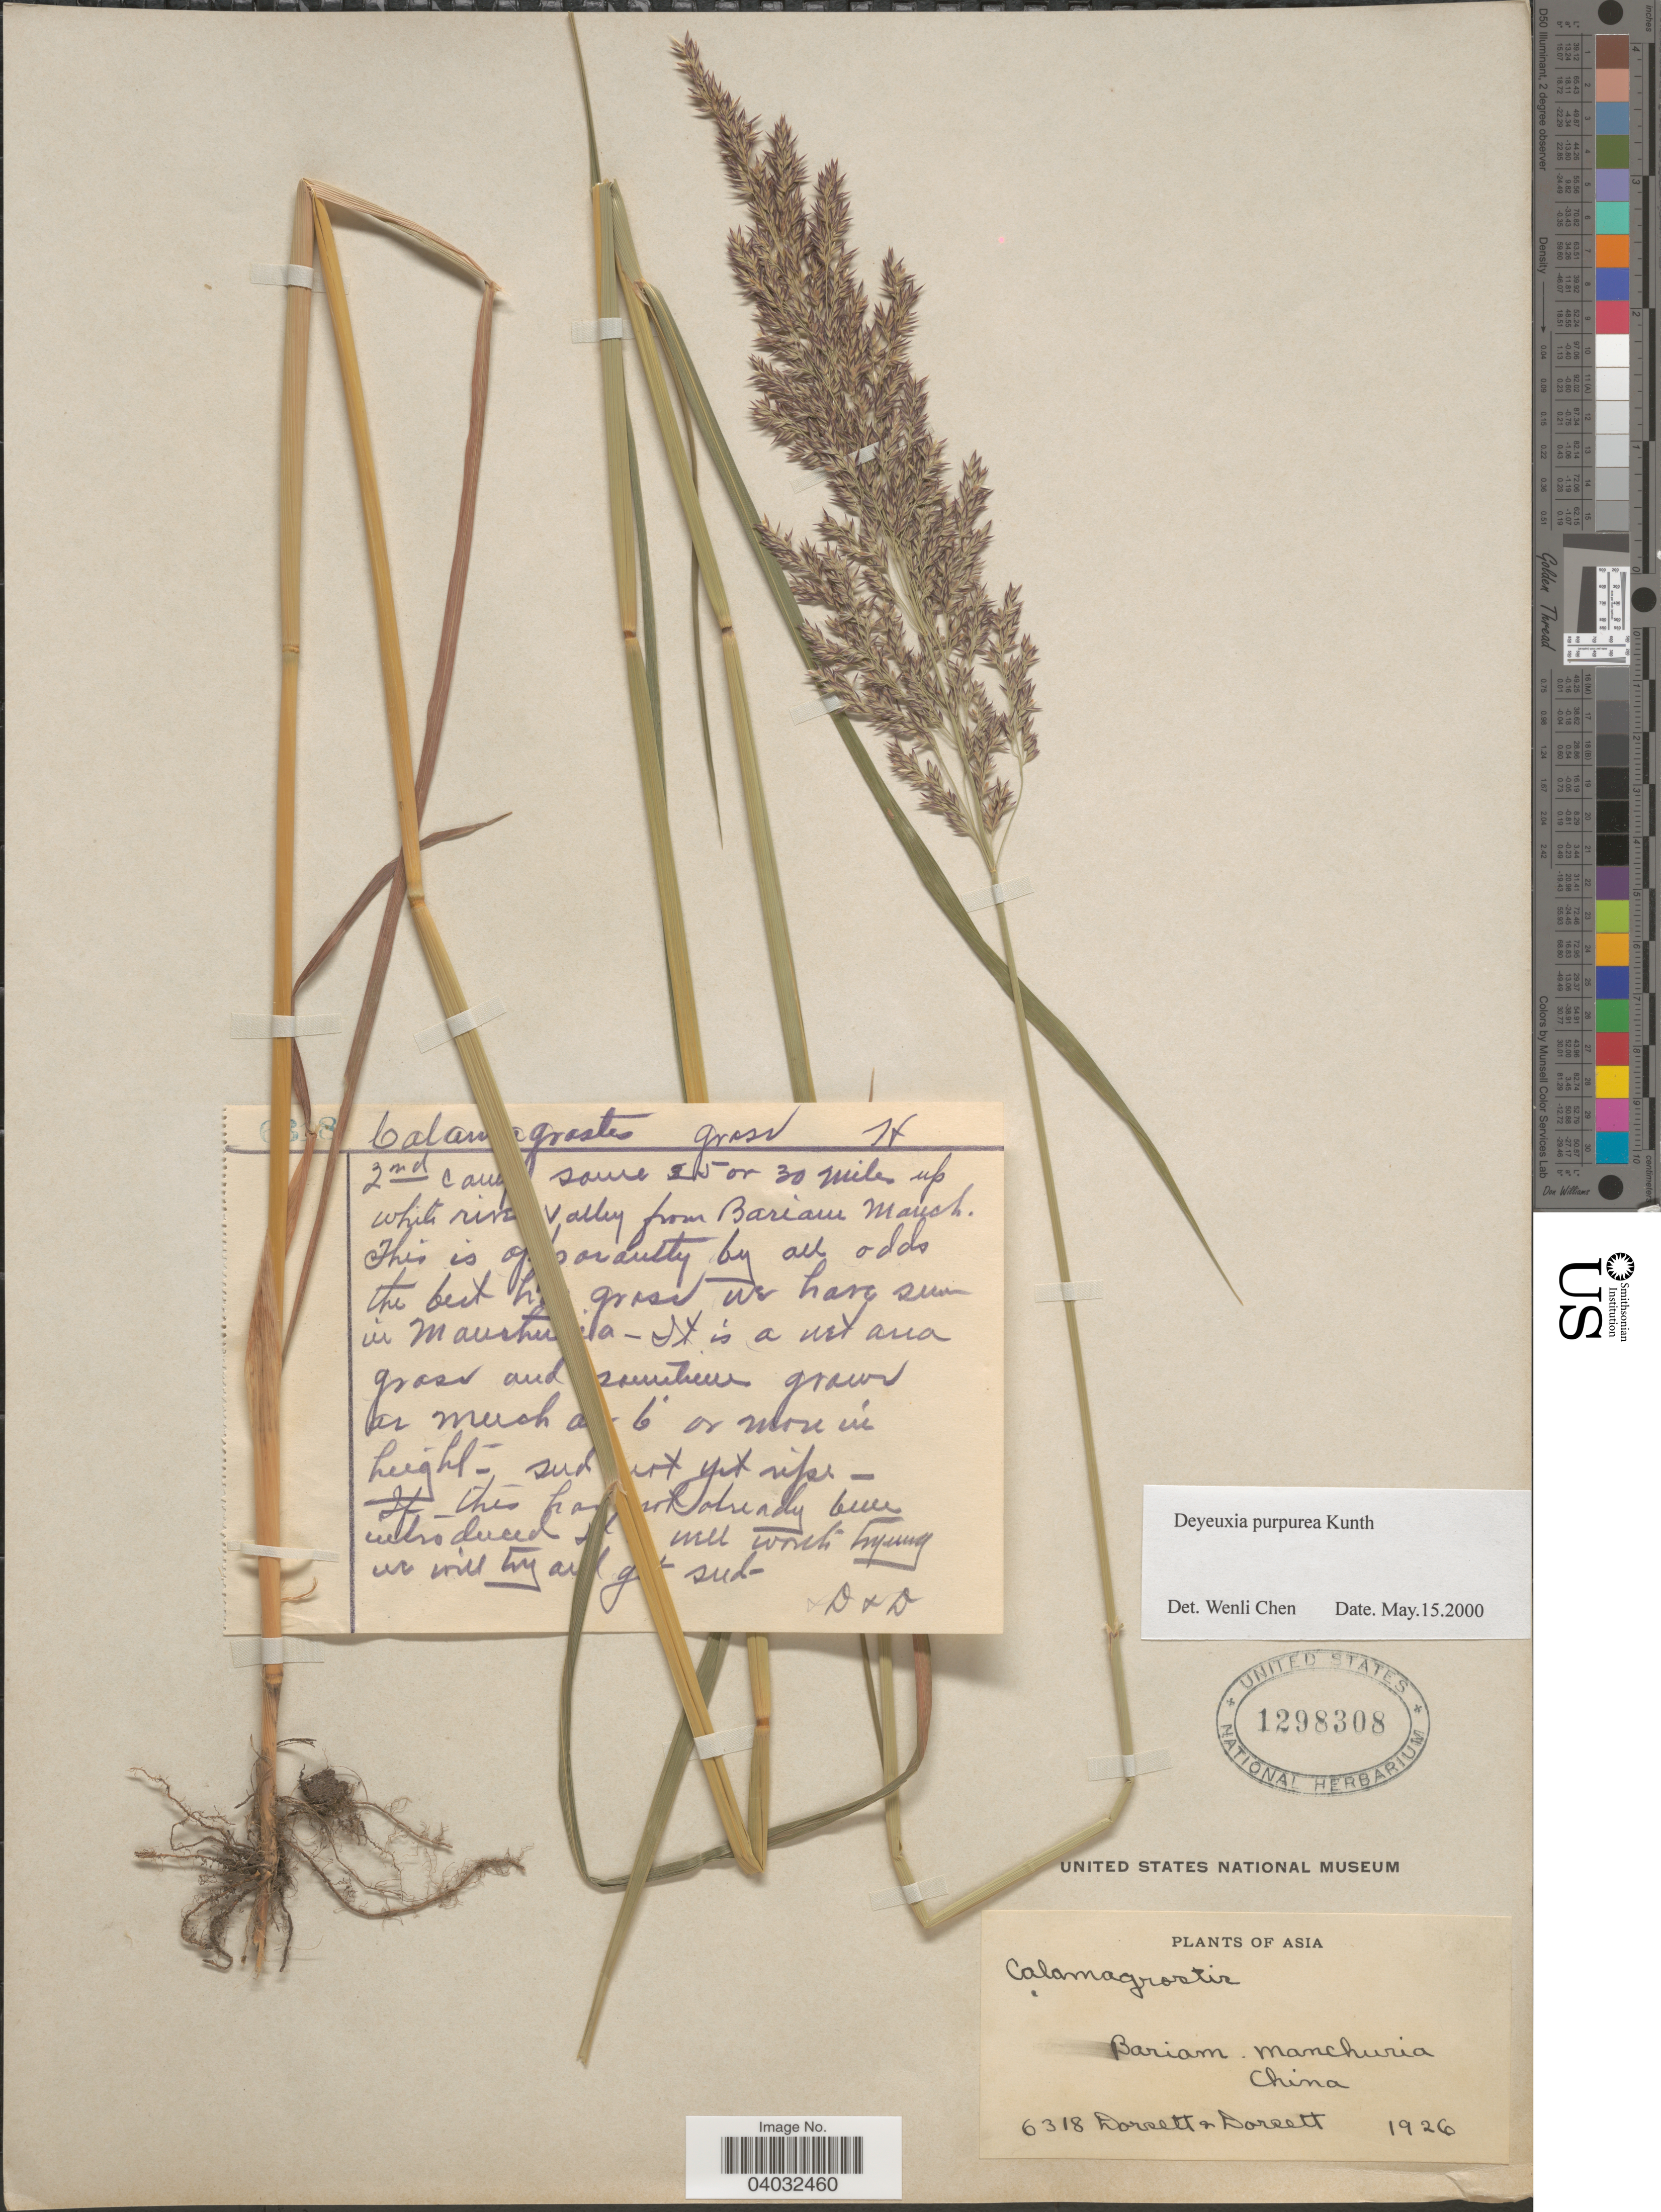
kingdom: Plantae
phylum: Tracheophyta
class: Liliopsida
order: Poales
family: Poaceae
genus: Calamagrostis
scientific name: Calamagrostis purpurea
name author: (Trin.) Trin.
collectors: -- Dorsett & -- Dorsett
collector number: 6318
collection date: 1926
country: China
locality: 2nd camp same 25 or 30 miles up white river valley from Bariam Manchuria.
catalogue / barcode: US 1298308